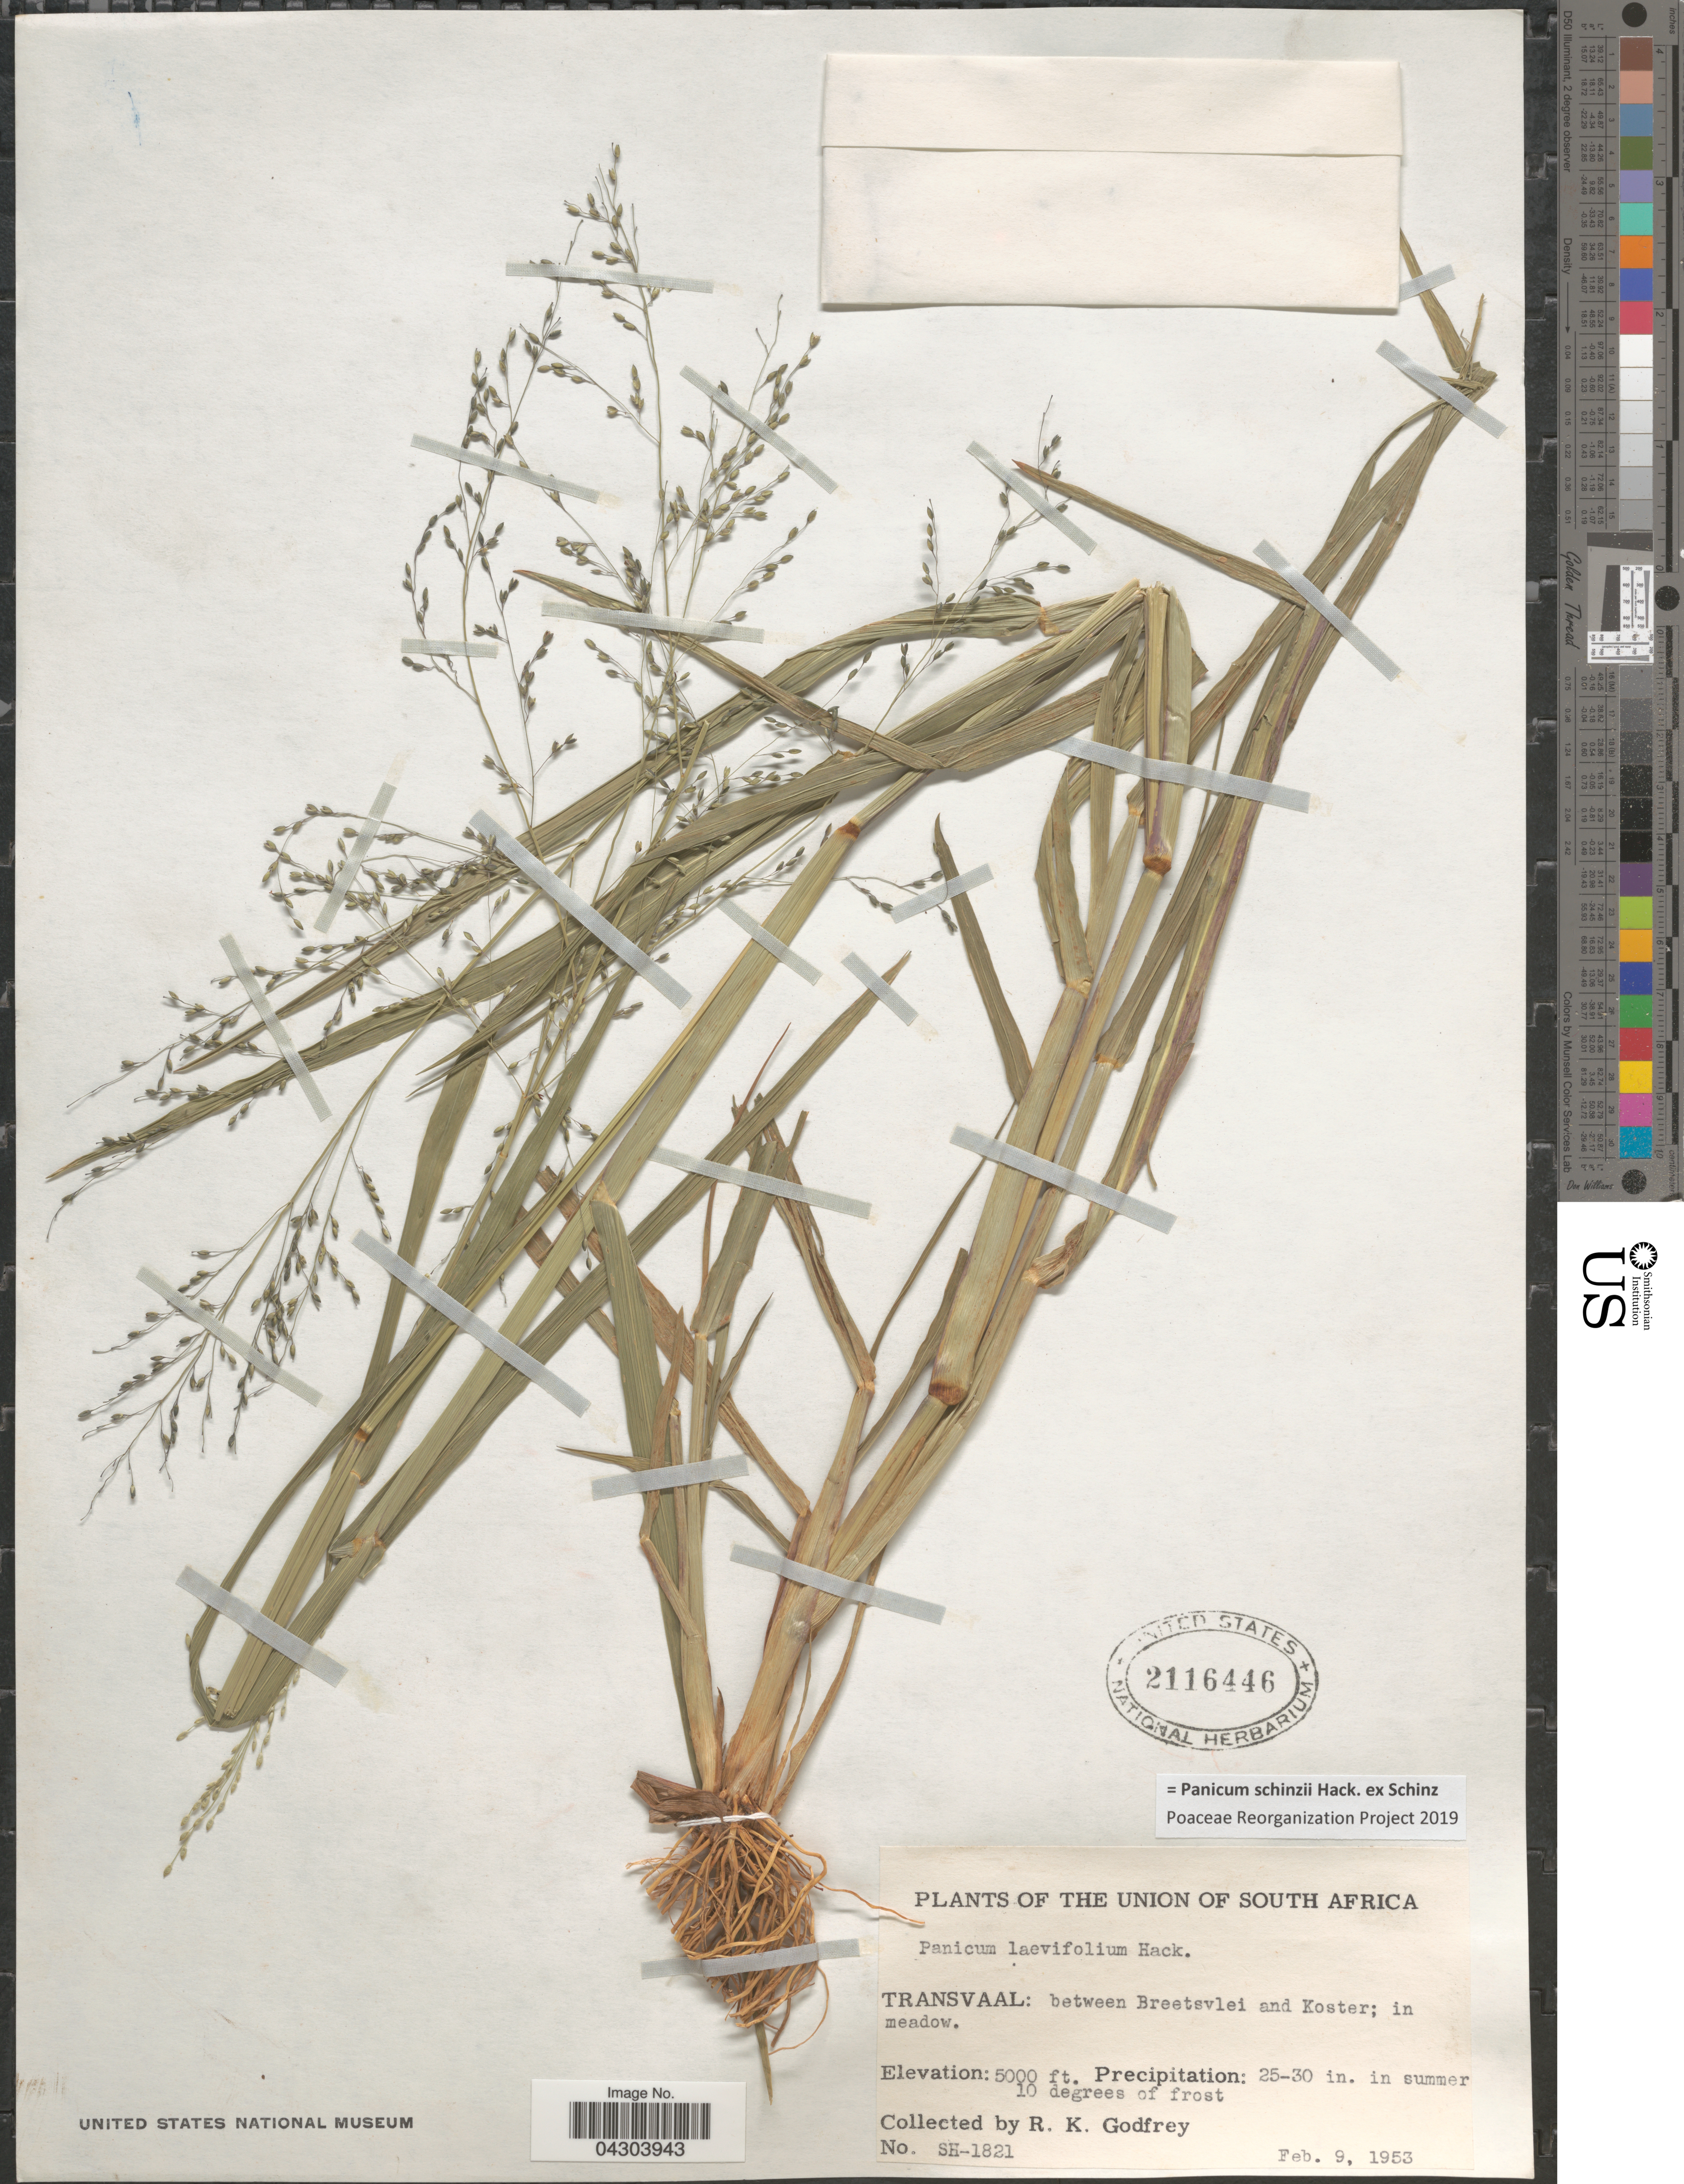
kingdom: Plantae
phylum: Tracheophyta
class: Liliopsida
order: Poales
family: Poaceae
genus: Panicum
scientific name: Panicum schinzii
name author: Hack. ex Schinz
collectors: R. K. Godfrey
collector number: SH-1821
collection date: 1953-02-09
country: South Africa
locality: The Union of South Africa. Transvaal: between Breetsvlei and Koster.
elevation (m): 1524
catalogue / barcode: US 2116446